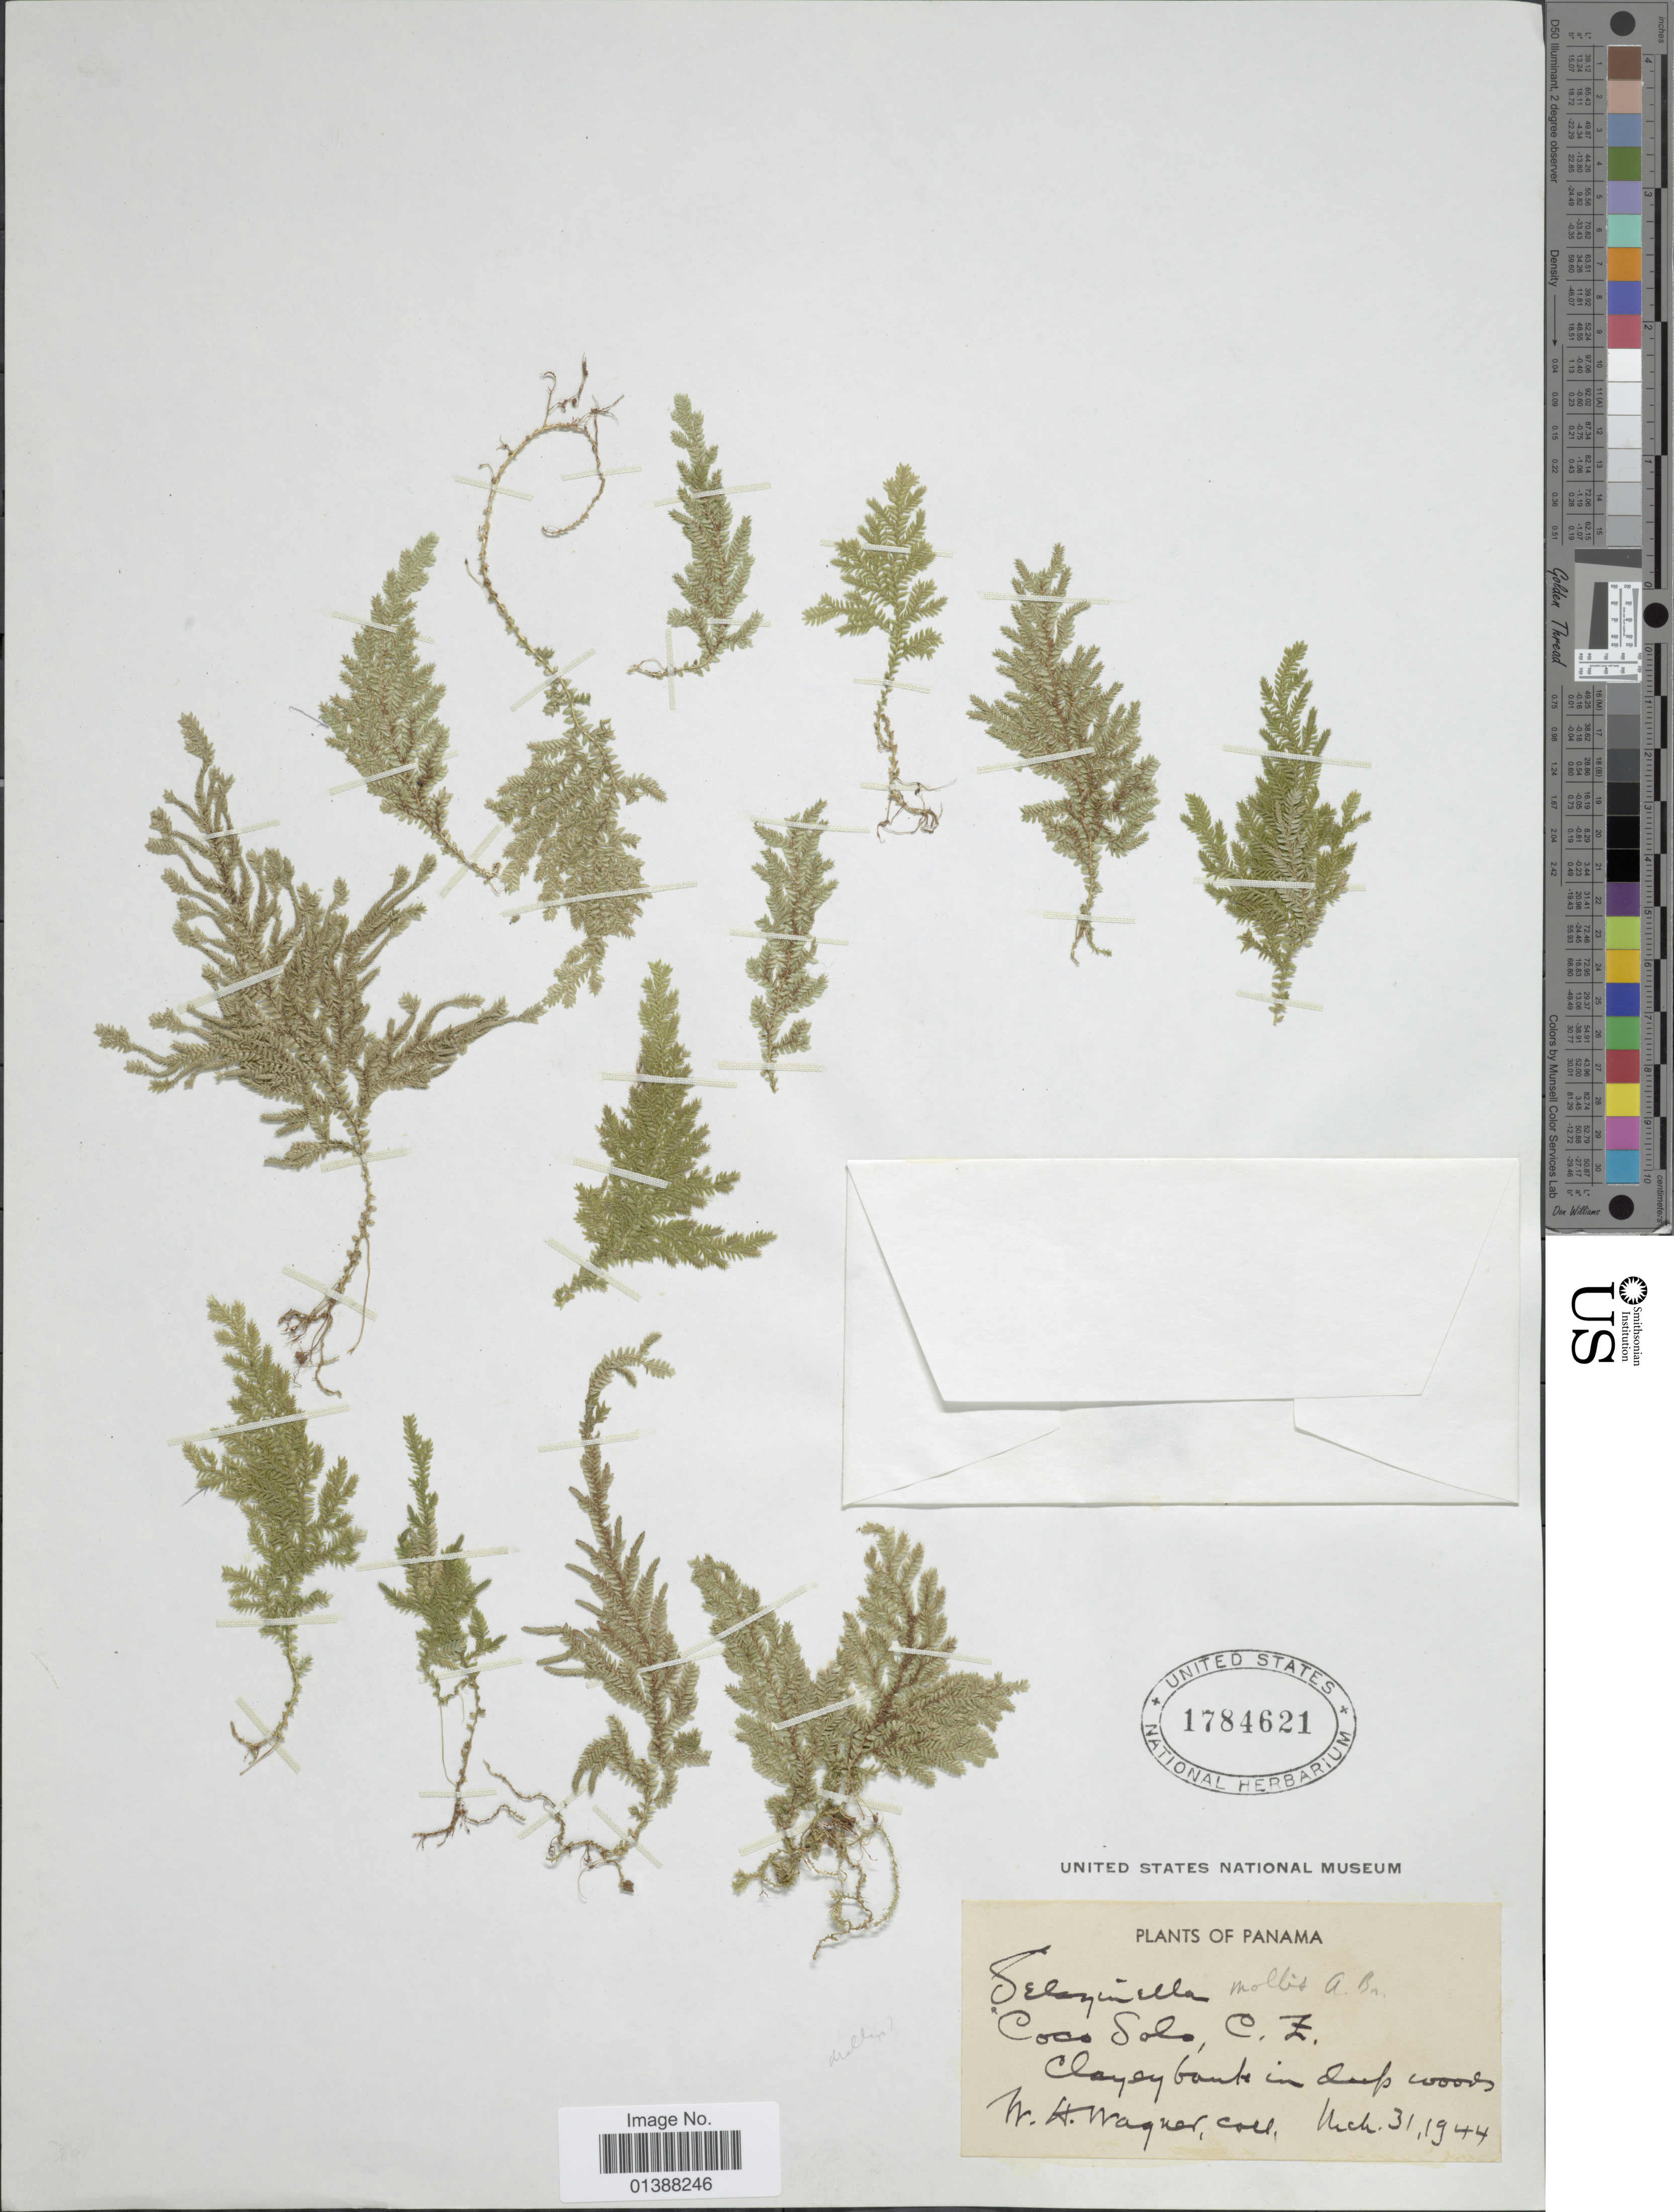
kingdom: Plantae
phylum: Tracheophyta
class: Lycopodiopsida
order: Selaginellales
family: Selaginellaceae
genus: Selaginella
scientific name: Selaginella mollis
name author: A. Braun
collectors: W. H. Wagner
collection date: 1944-03-31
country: Panama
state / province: Colón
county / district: Canal Zone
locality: Coco Solo, C.Z.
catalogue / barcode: US 1784621